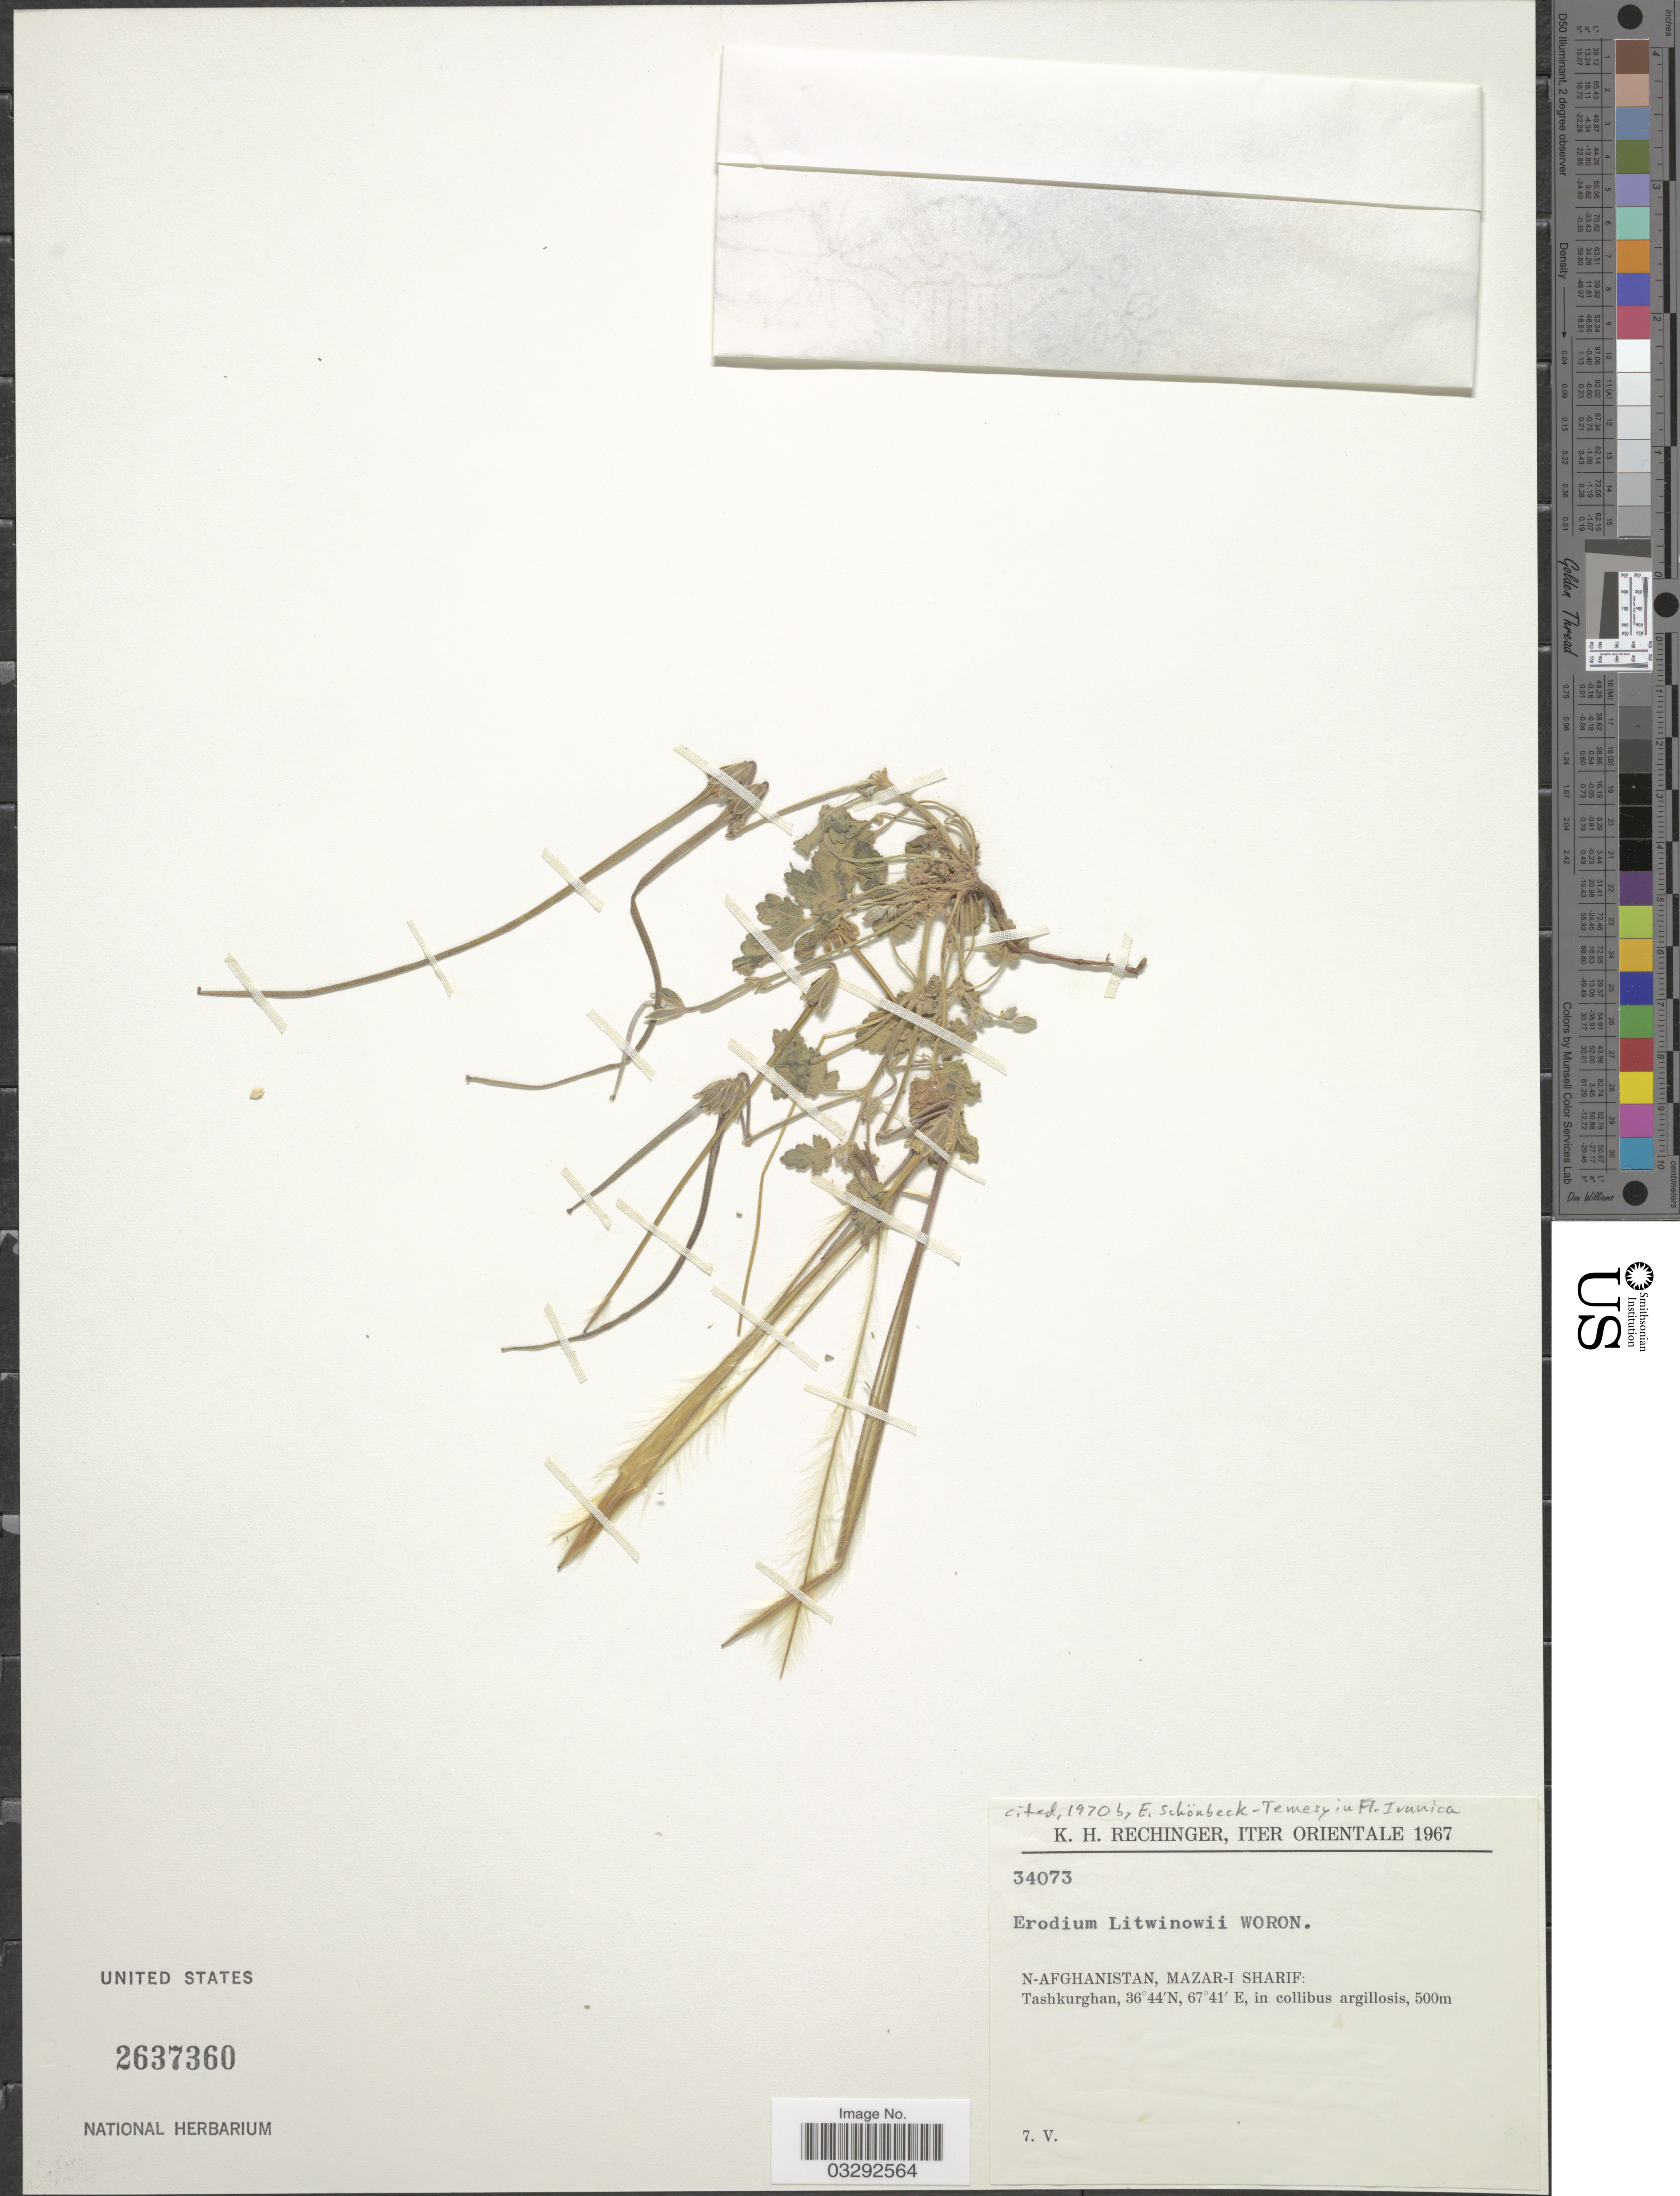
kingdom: Plantae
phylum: Tracheophyta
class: Magnoliopsida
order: Geraniales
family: Geraniaceae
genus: Erodium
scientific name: Erodium litwinowii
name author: Woronow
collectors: K. H. Rechinger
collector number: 34073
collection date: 1967-05-07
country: Afghanistan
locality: N-Afghanistan, Mazar-i Sharif: Tashkurghan, in collibus argillosis.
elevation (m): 500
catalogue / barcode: US 2637360